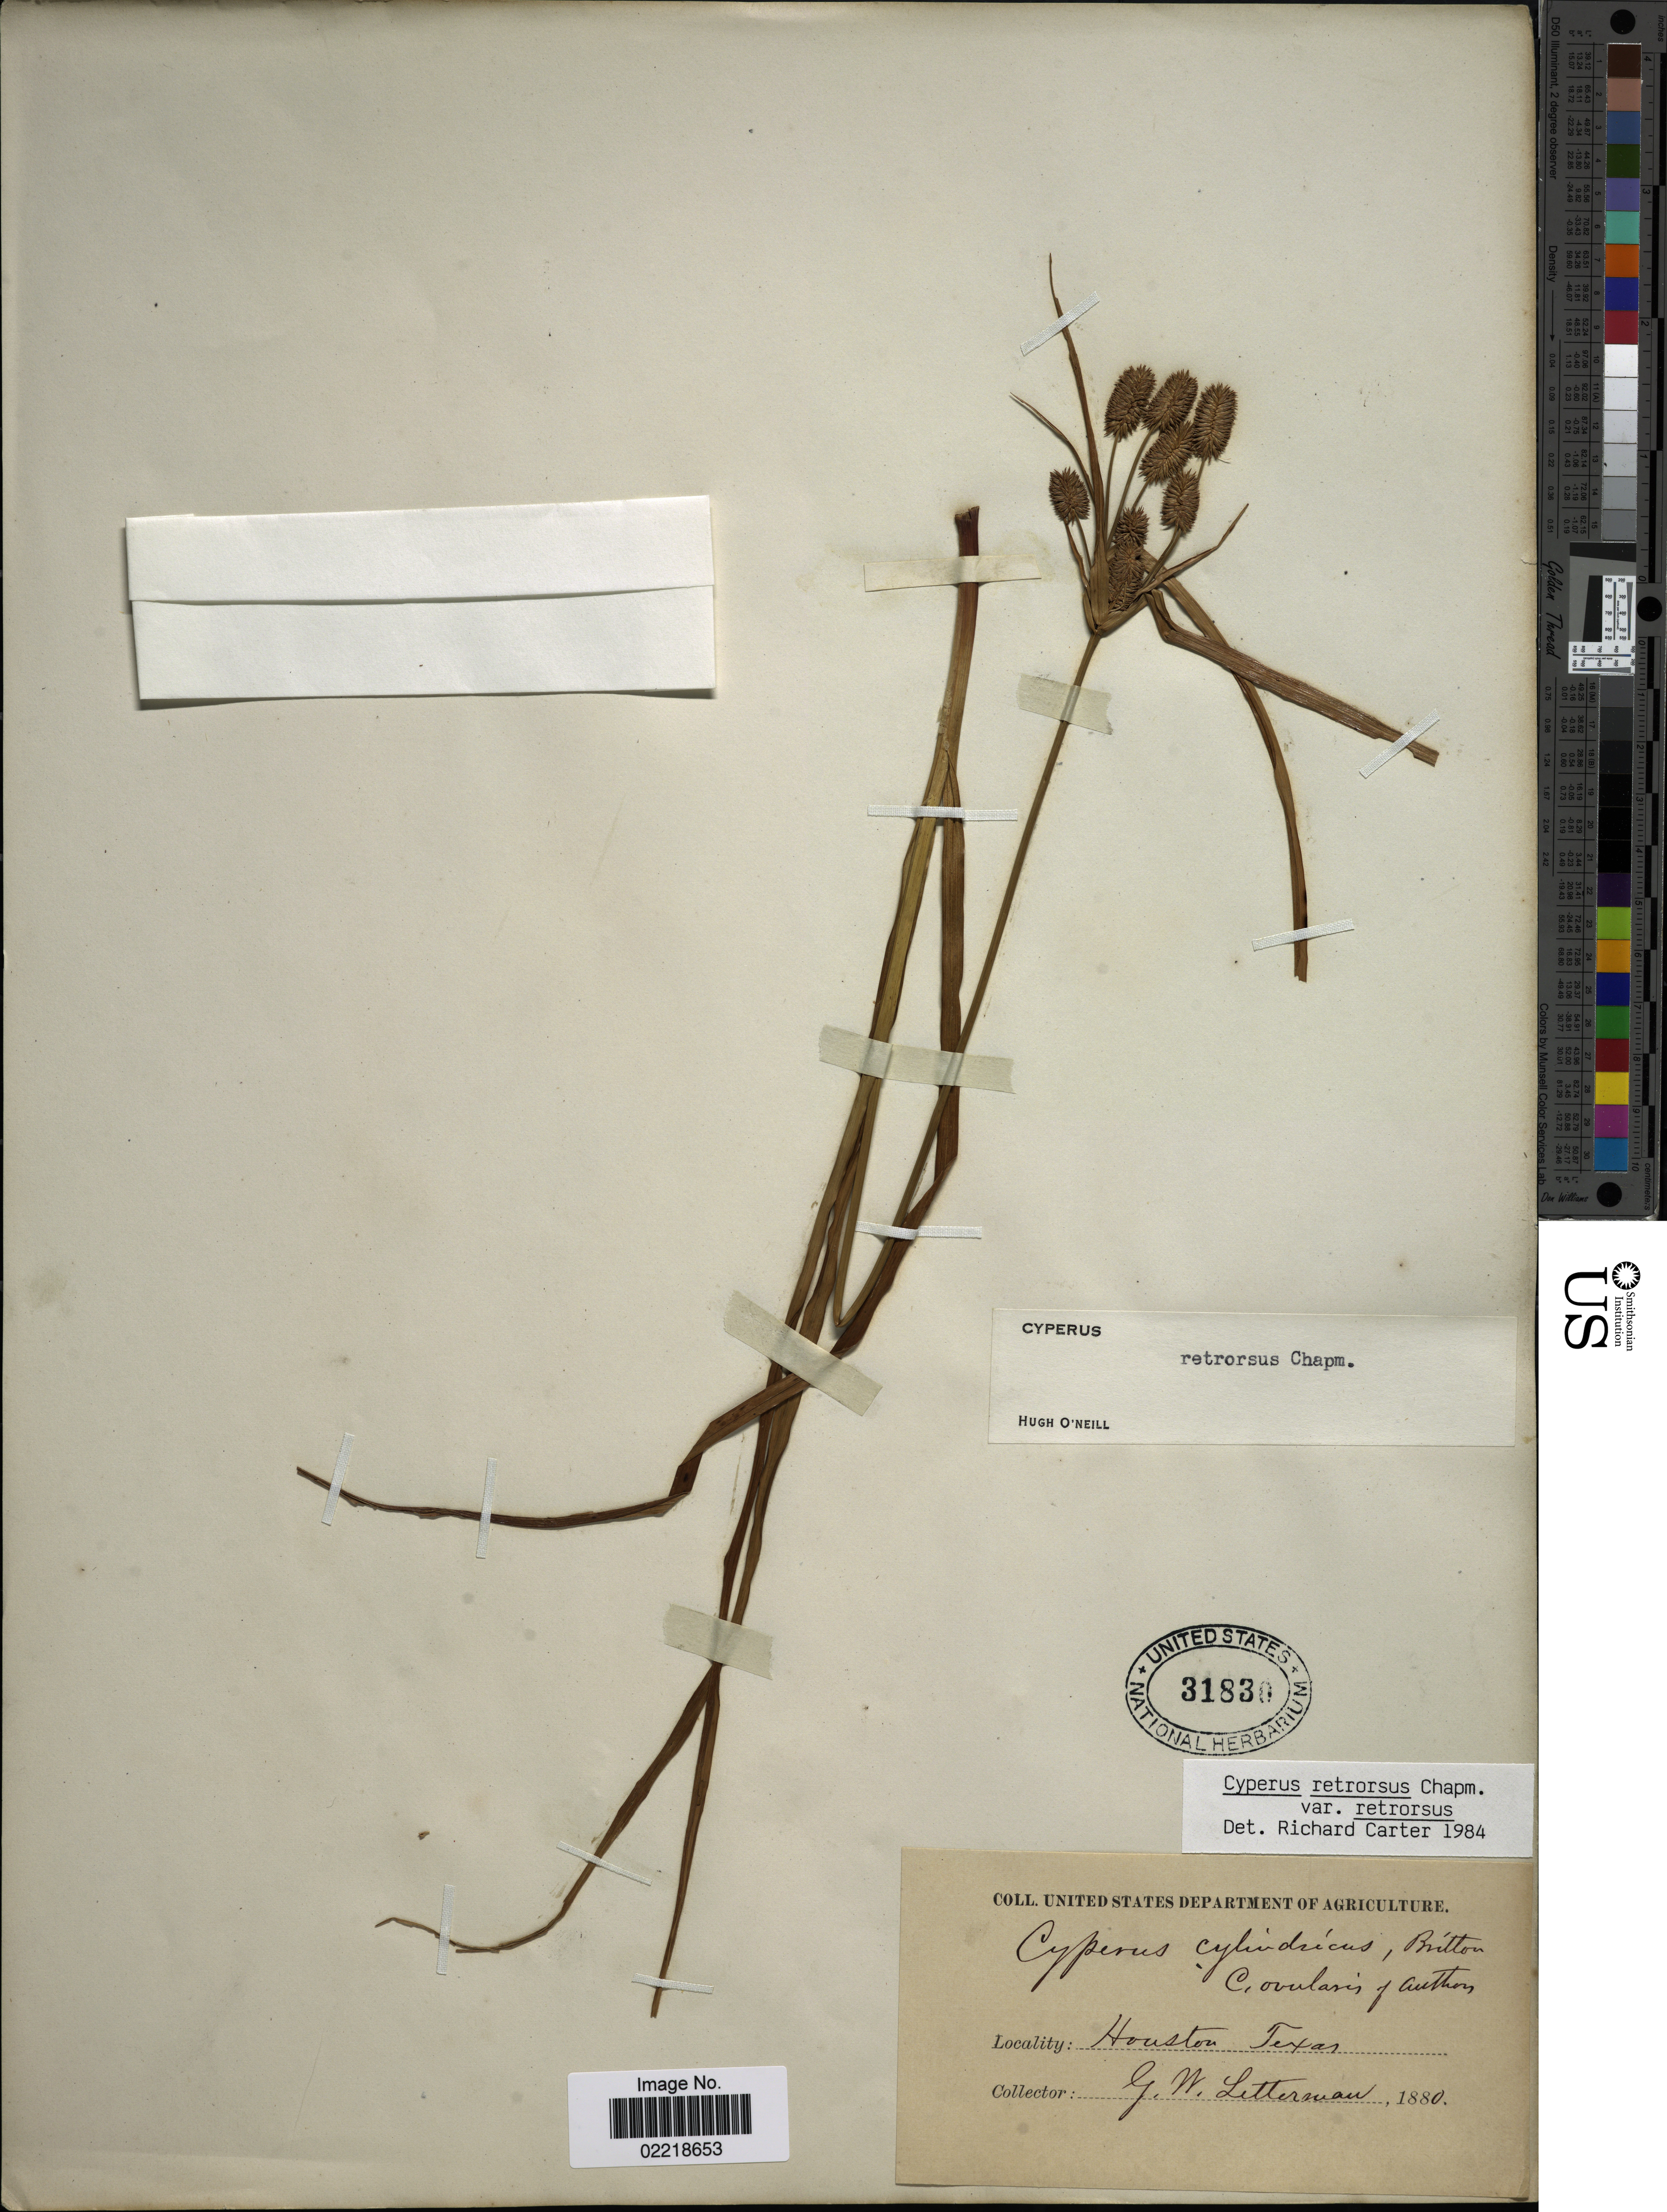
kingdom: Plantae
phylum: Tracheophyta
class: Liliopsida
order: Poales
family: Cyperaceae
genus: Cyperus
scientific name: Cyperus retrorsus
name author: Chapm.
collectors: G. W. Letterman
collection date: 1880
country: United States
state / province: Texas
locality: Houston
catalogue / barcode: US 31830